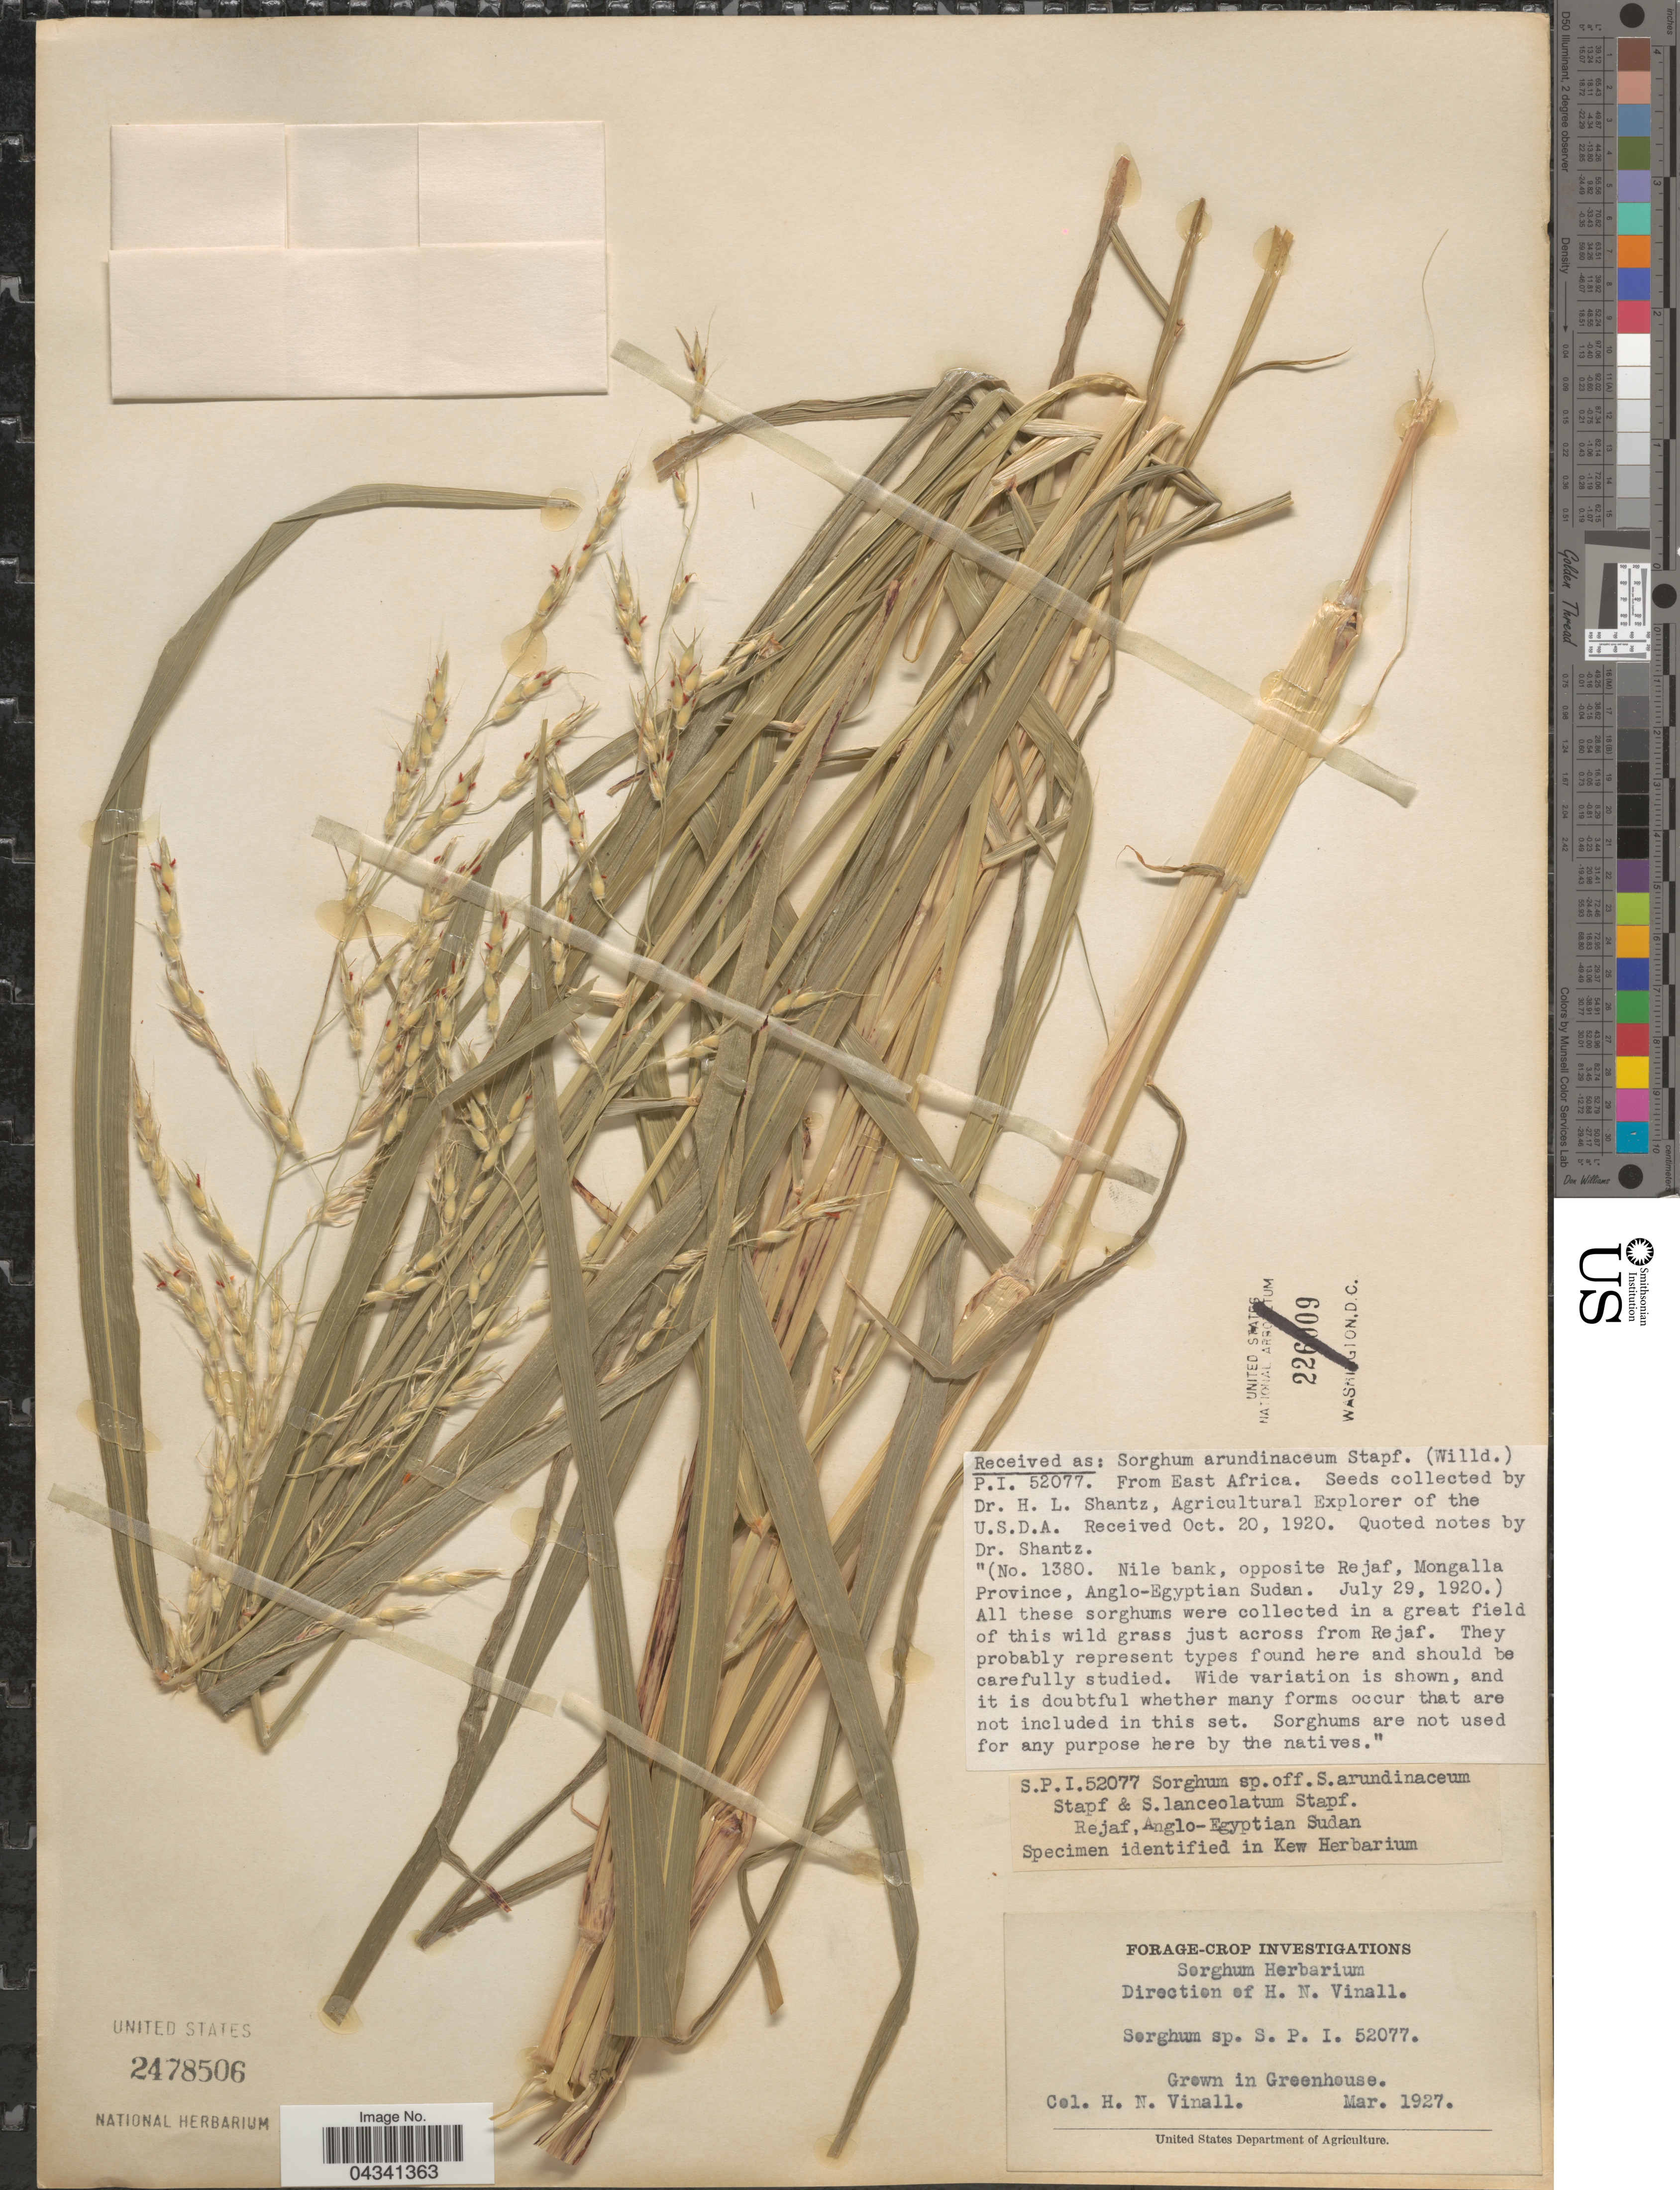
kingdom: Plantae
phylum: Tracheophyta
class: Liliopsida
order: Poales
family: Poaceae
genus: Sorghum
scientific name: Sorghum arundinaceum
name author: (Desv.) Stapf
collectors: H. Vinall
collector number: S.P.I. 52077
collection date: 1927-03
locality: Grown in Greenhouse.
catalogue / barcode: US 2478506